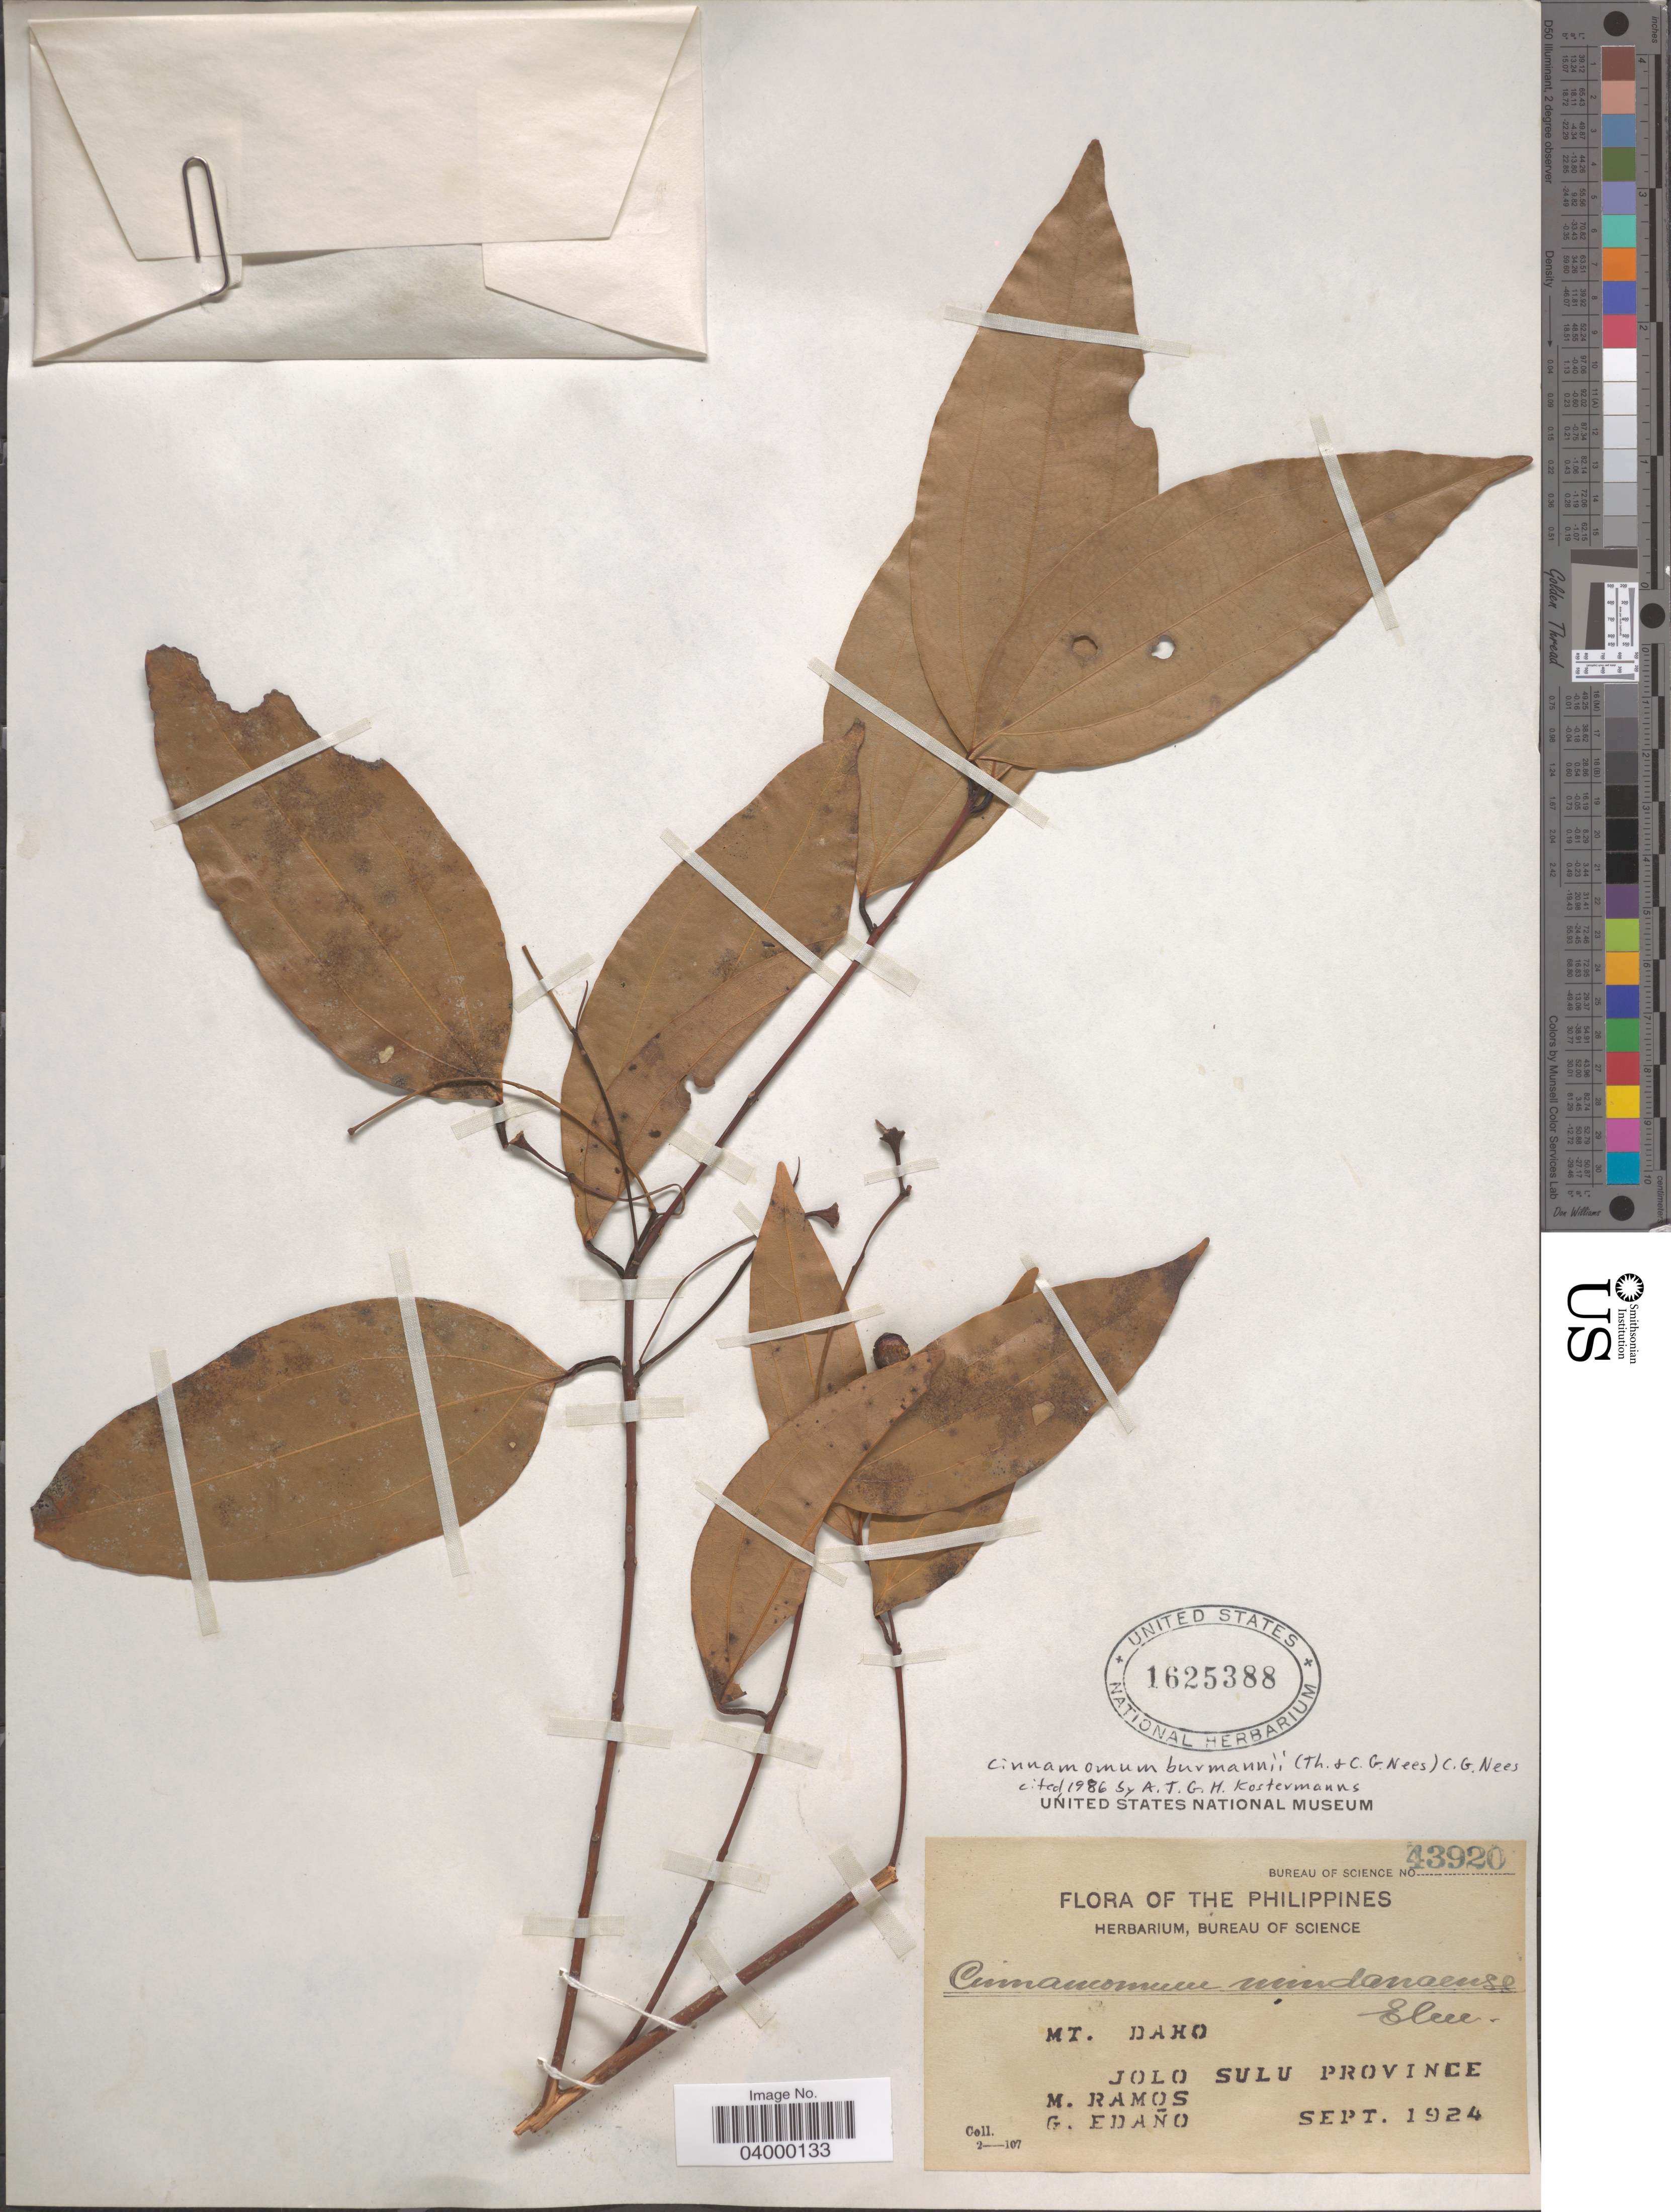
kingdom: Plantae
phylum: Tracheophyta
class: Magnoliopsida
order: Laurales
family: Lauraceae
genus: Cinnamomum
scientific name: Cinnamomum burmannii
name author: (Nees & T. Nees) Blume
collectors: M. Ramos & G. Edaño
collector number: Bureau of Science 43920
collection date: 1924-09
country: Philippines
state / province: Muslim Mindanao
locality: Mt. Daho. Jolo Sulu Province.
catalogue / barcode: US 1625388